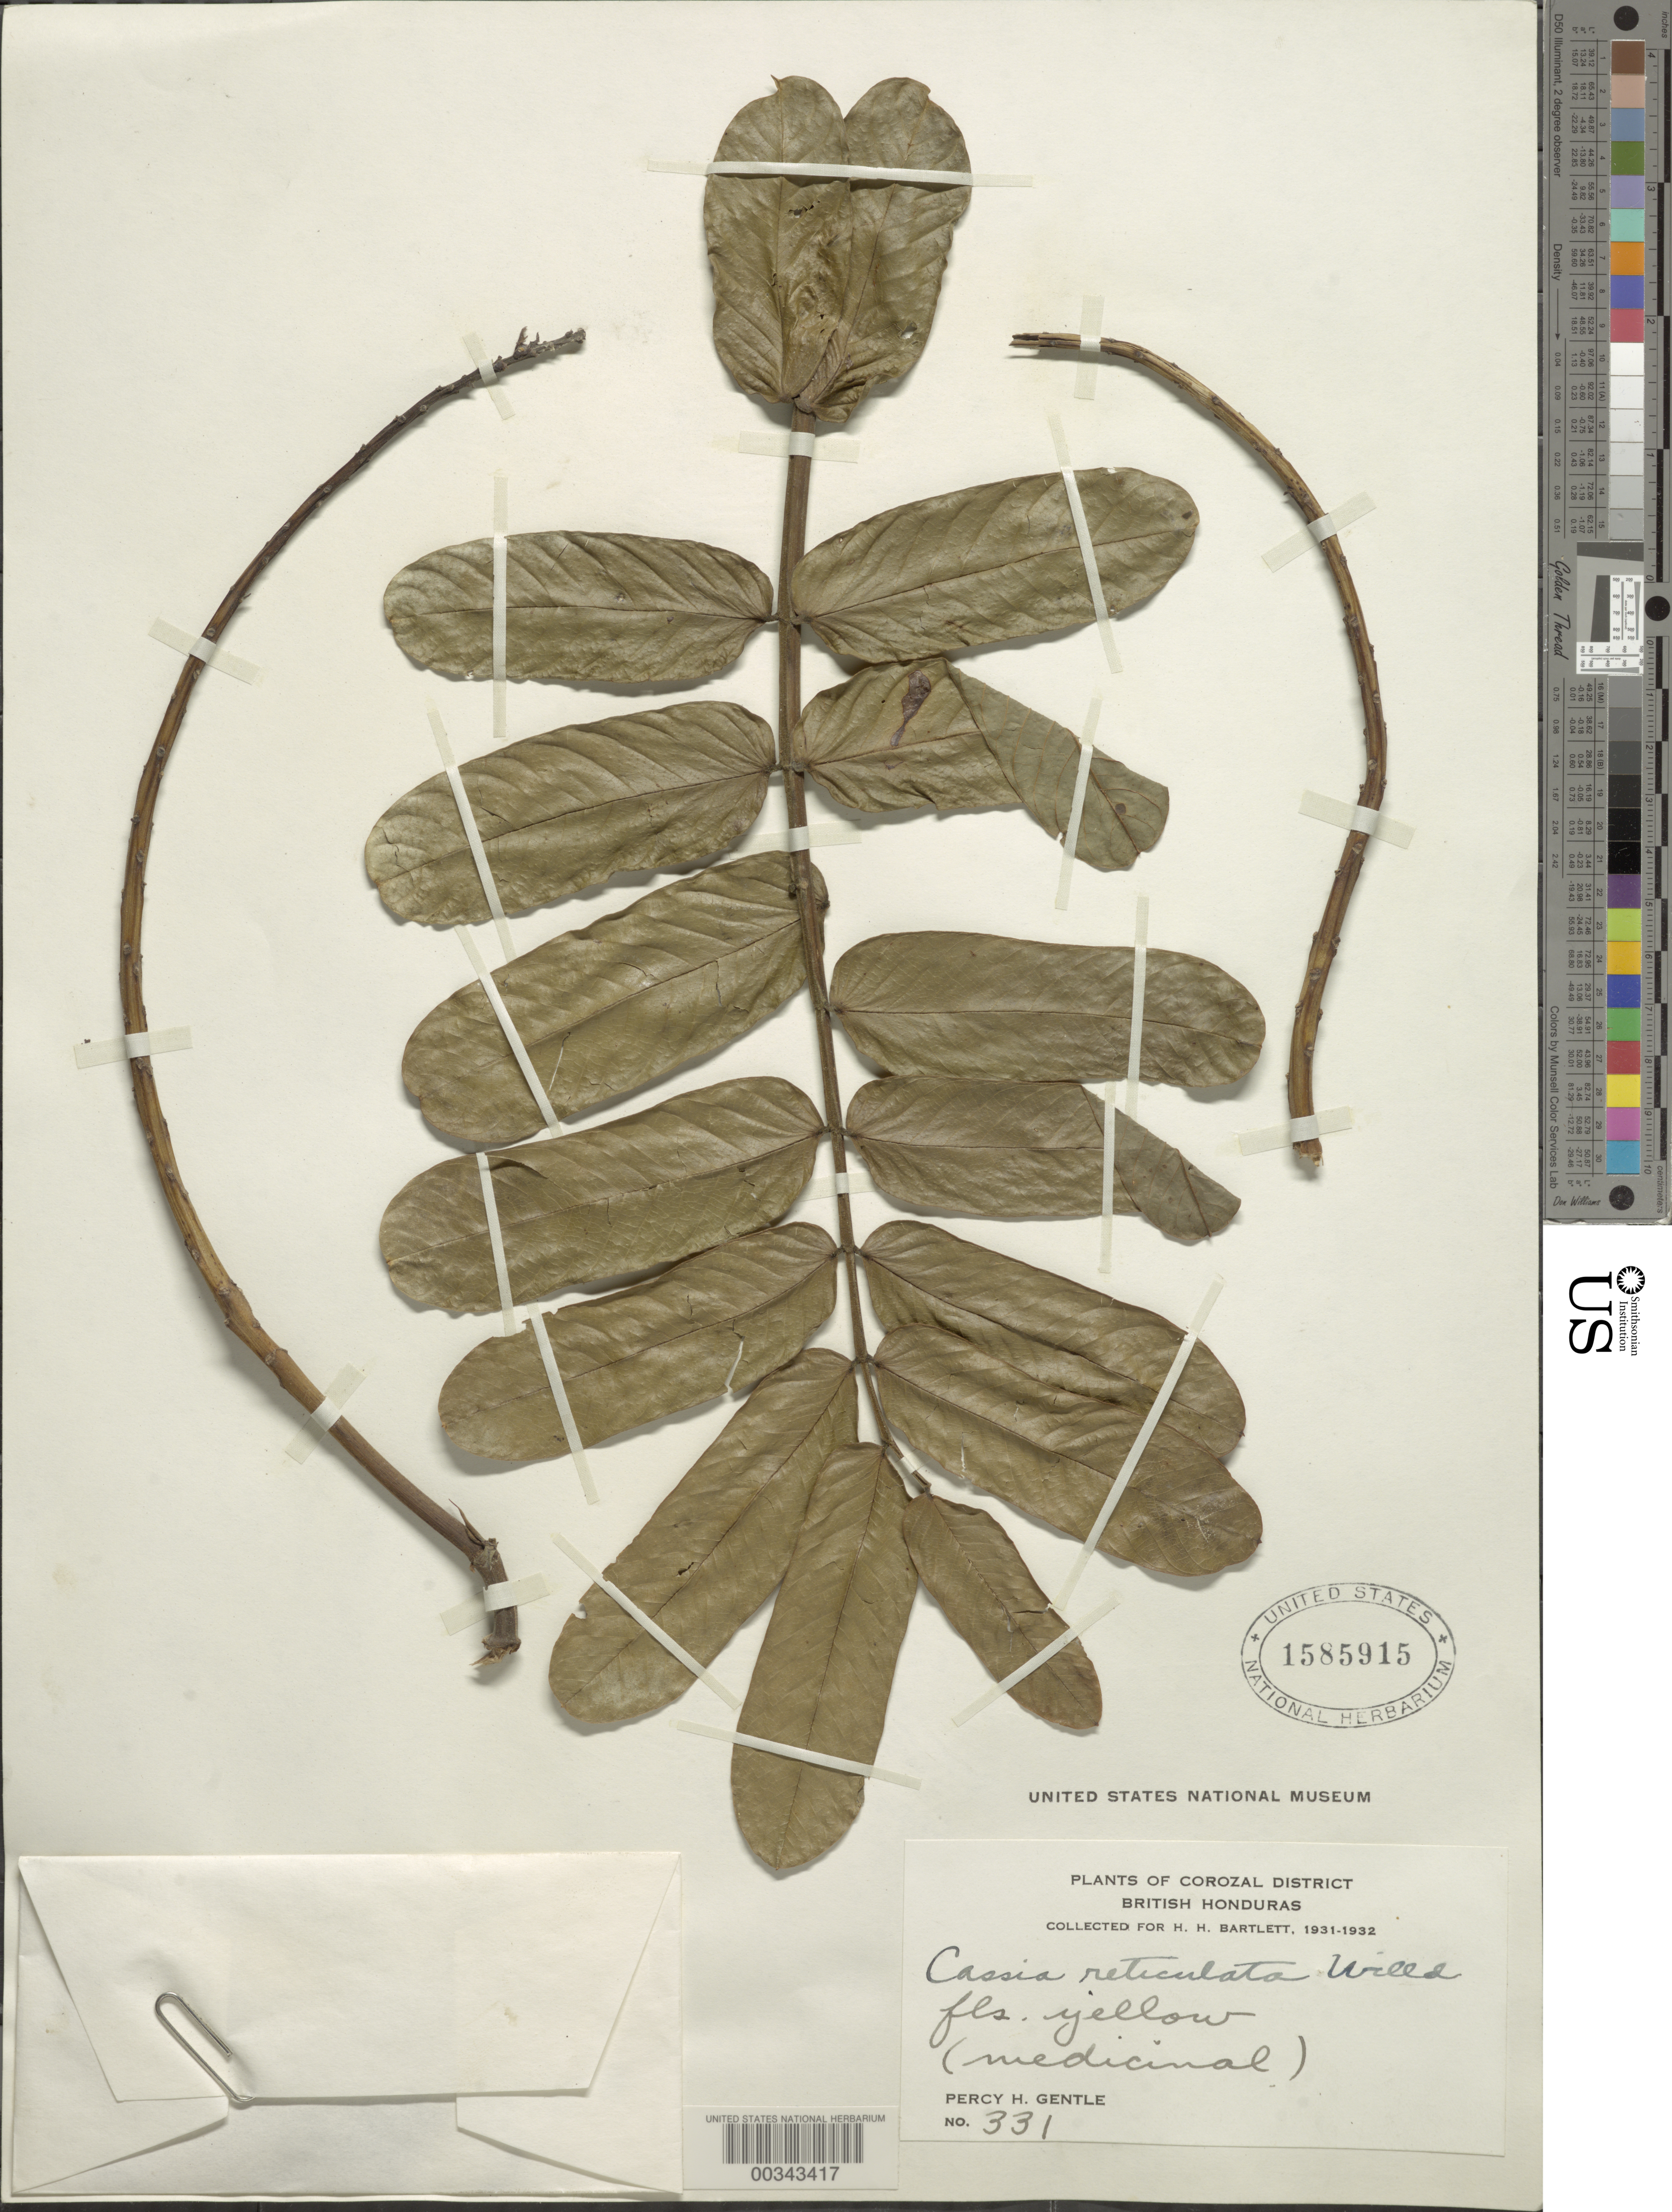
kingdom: Plantae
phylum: Tracheophyta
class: Magnoliopsida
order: Fabales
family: Fabaceae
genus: Senna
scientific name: Senna reticulata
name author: (Willd.) H.S. Irwin & Barneby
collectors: P. H. Gentle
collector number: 331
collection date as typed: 1931 to -- -- 1932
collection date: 1931/1932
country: Belize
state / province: Corozal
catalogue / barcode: US 1585915